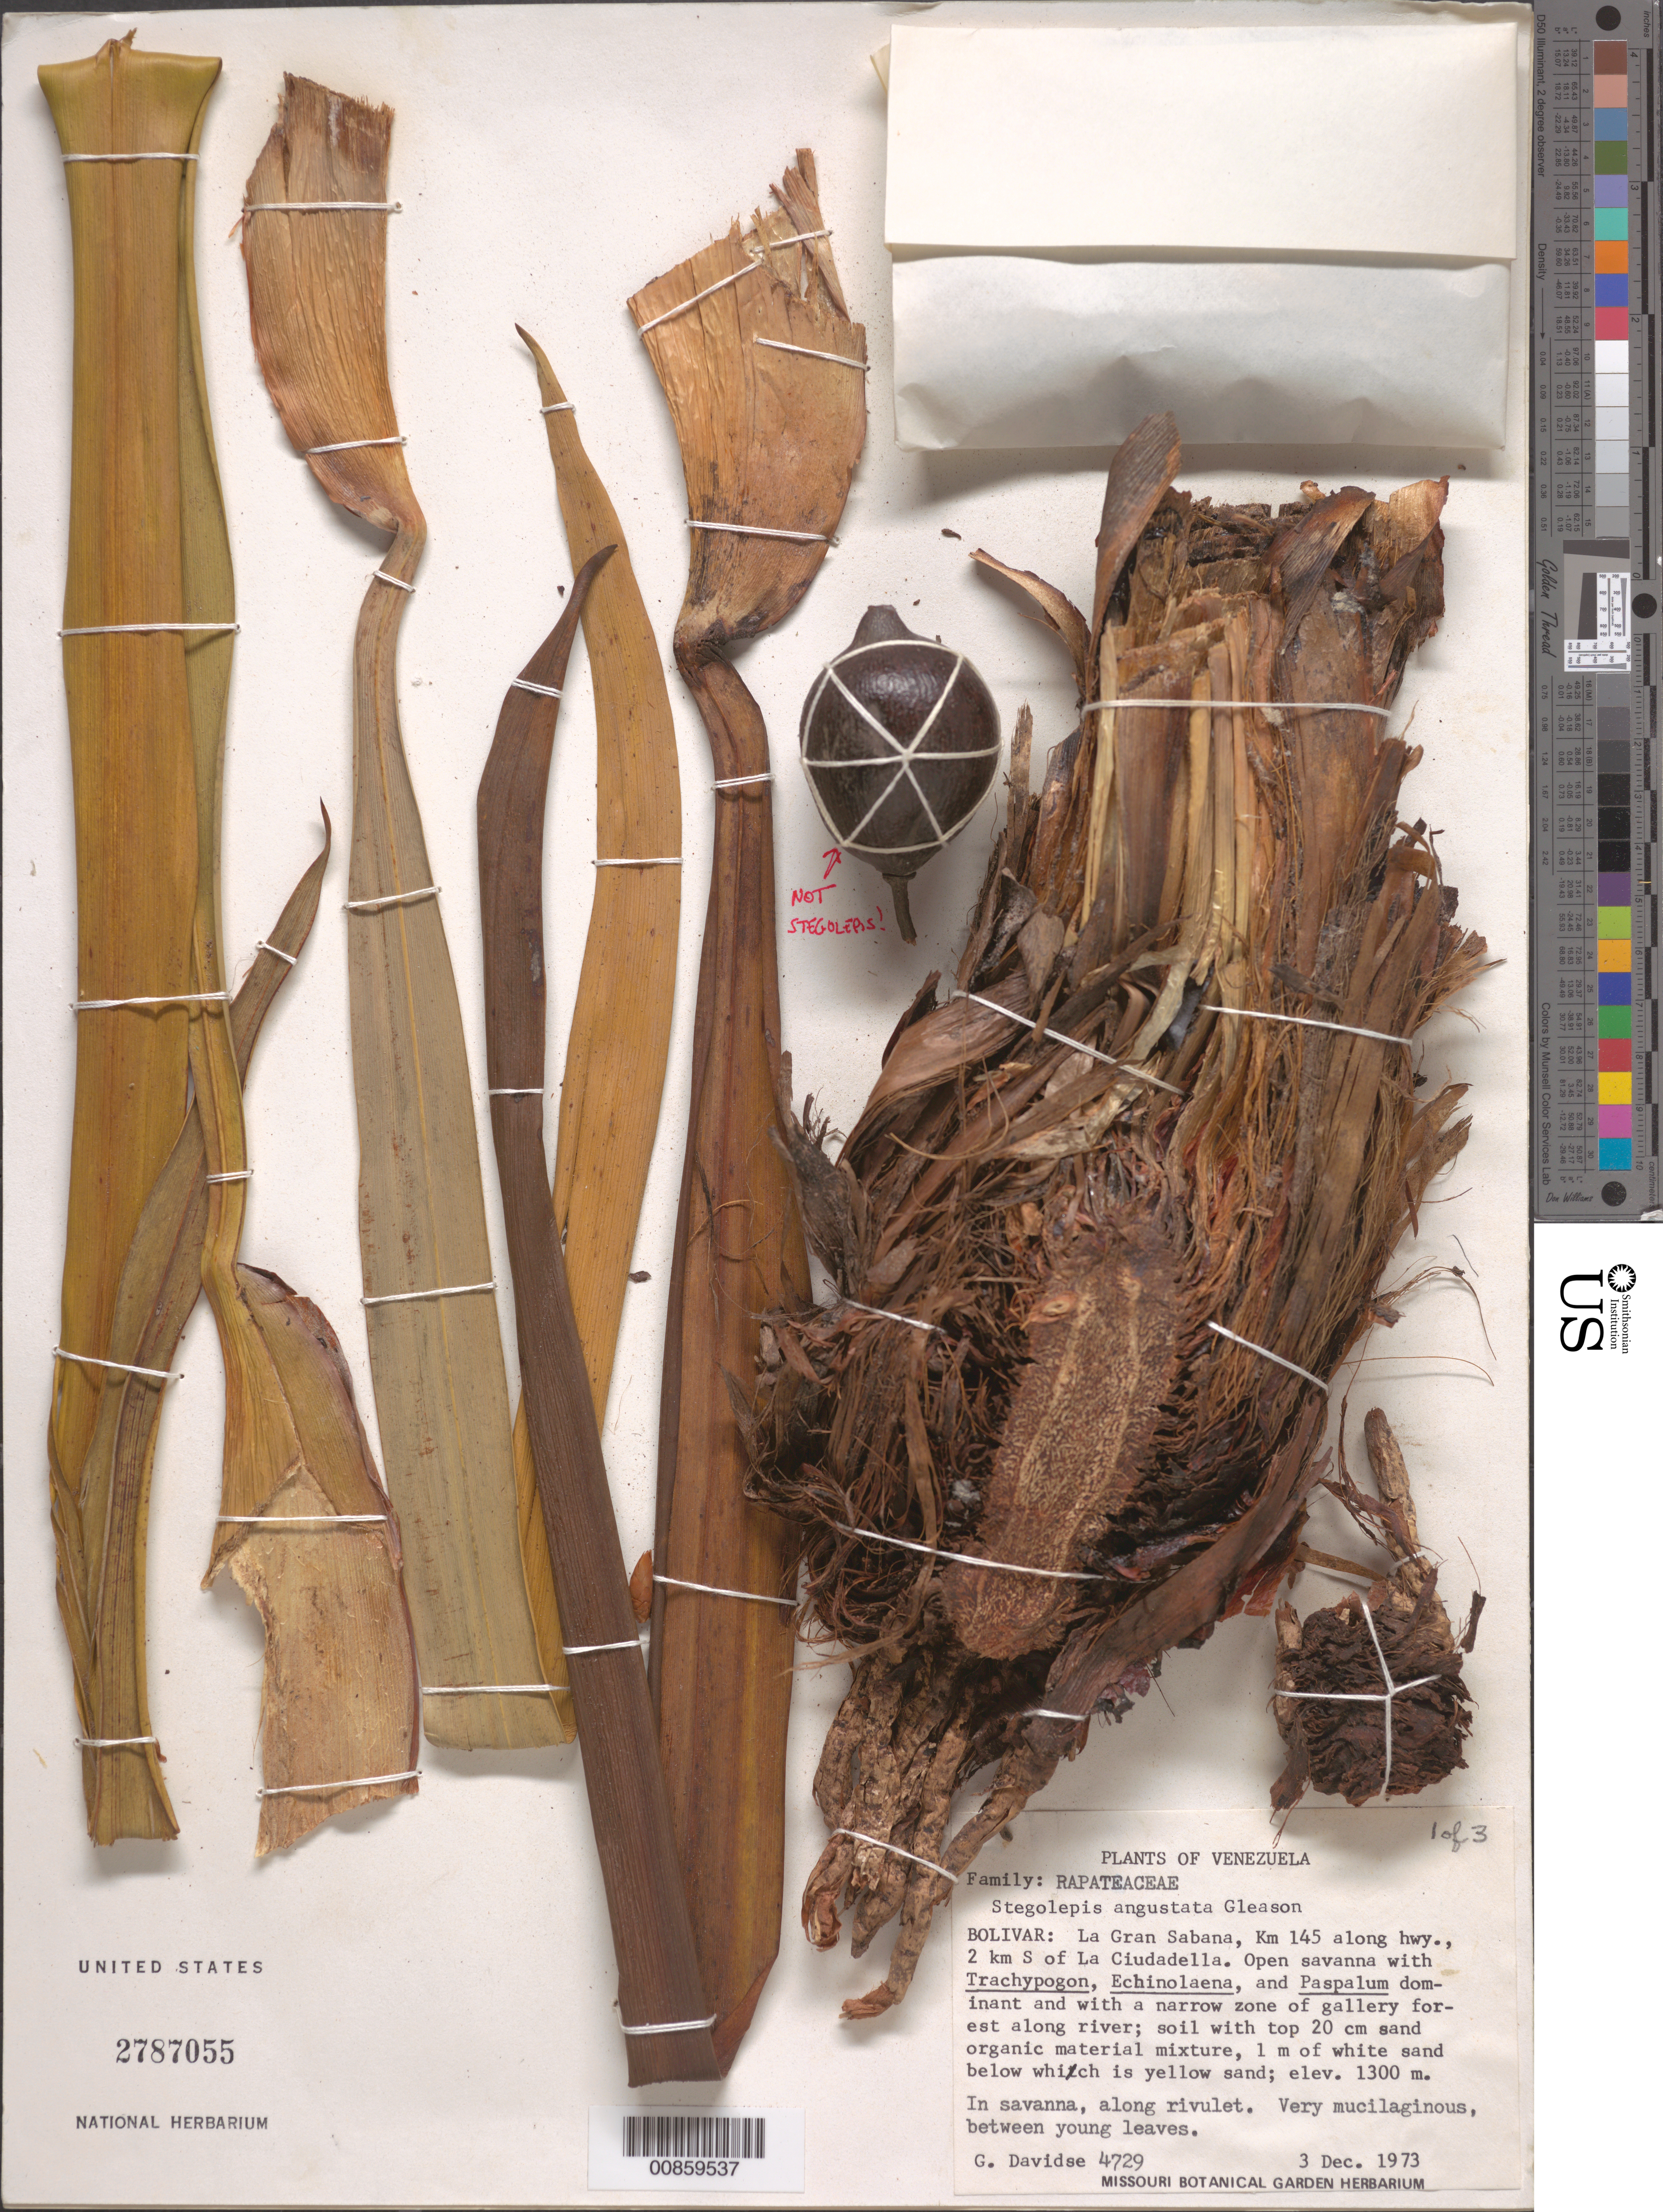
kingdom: Plantae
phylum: Tracheophyta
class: Liliopsida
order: Poales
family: Rapateaceae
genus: Stegolepis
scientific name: Stegolepis angustata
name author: Gleason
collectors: G. Davidse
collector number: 4729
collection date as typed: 3-Dec-73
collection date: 1973-12-03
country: Venezuela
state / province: Bolívar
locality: Gran Sabana, km 145 along hwy, 2 km S of La Ciudadella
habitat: Open savanna with Trachypogon, Echinolaena, Paspalum dominant, & narrow zone of gallery forest along river; soil with top 20 cm sand and organic mat.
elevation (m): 1300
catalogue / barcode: US 2787055